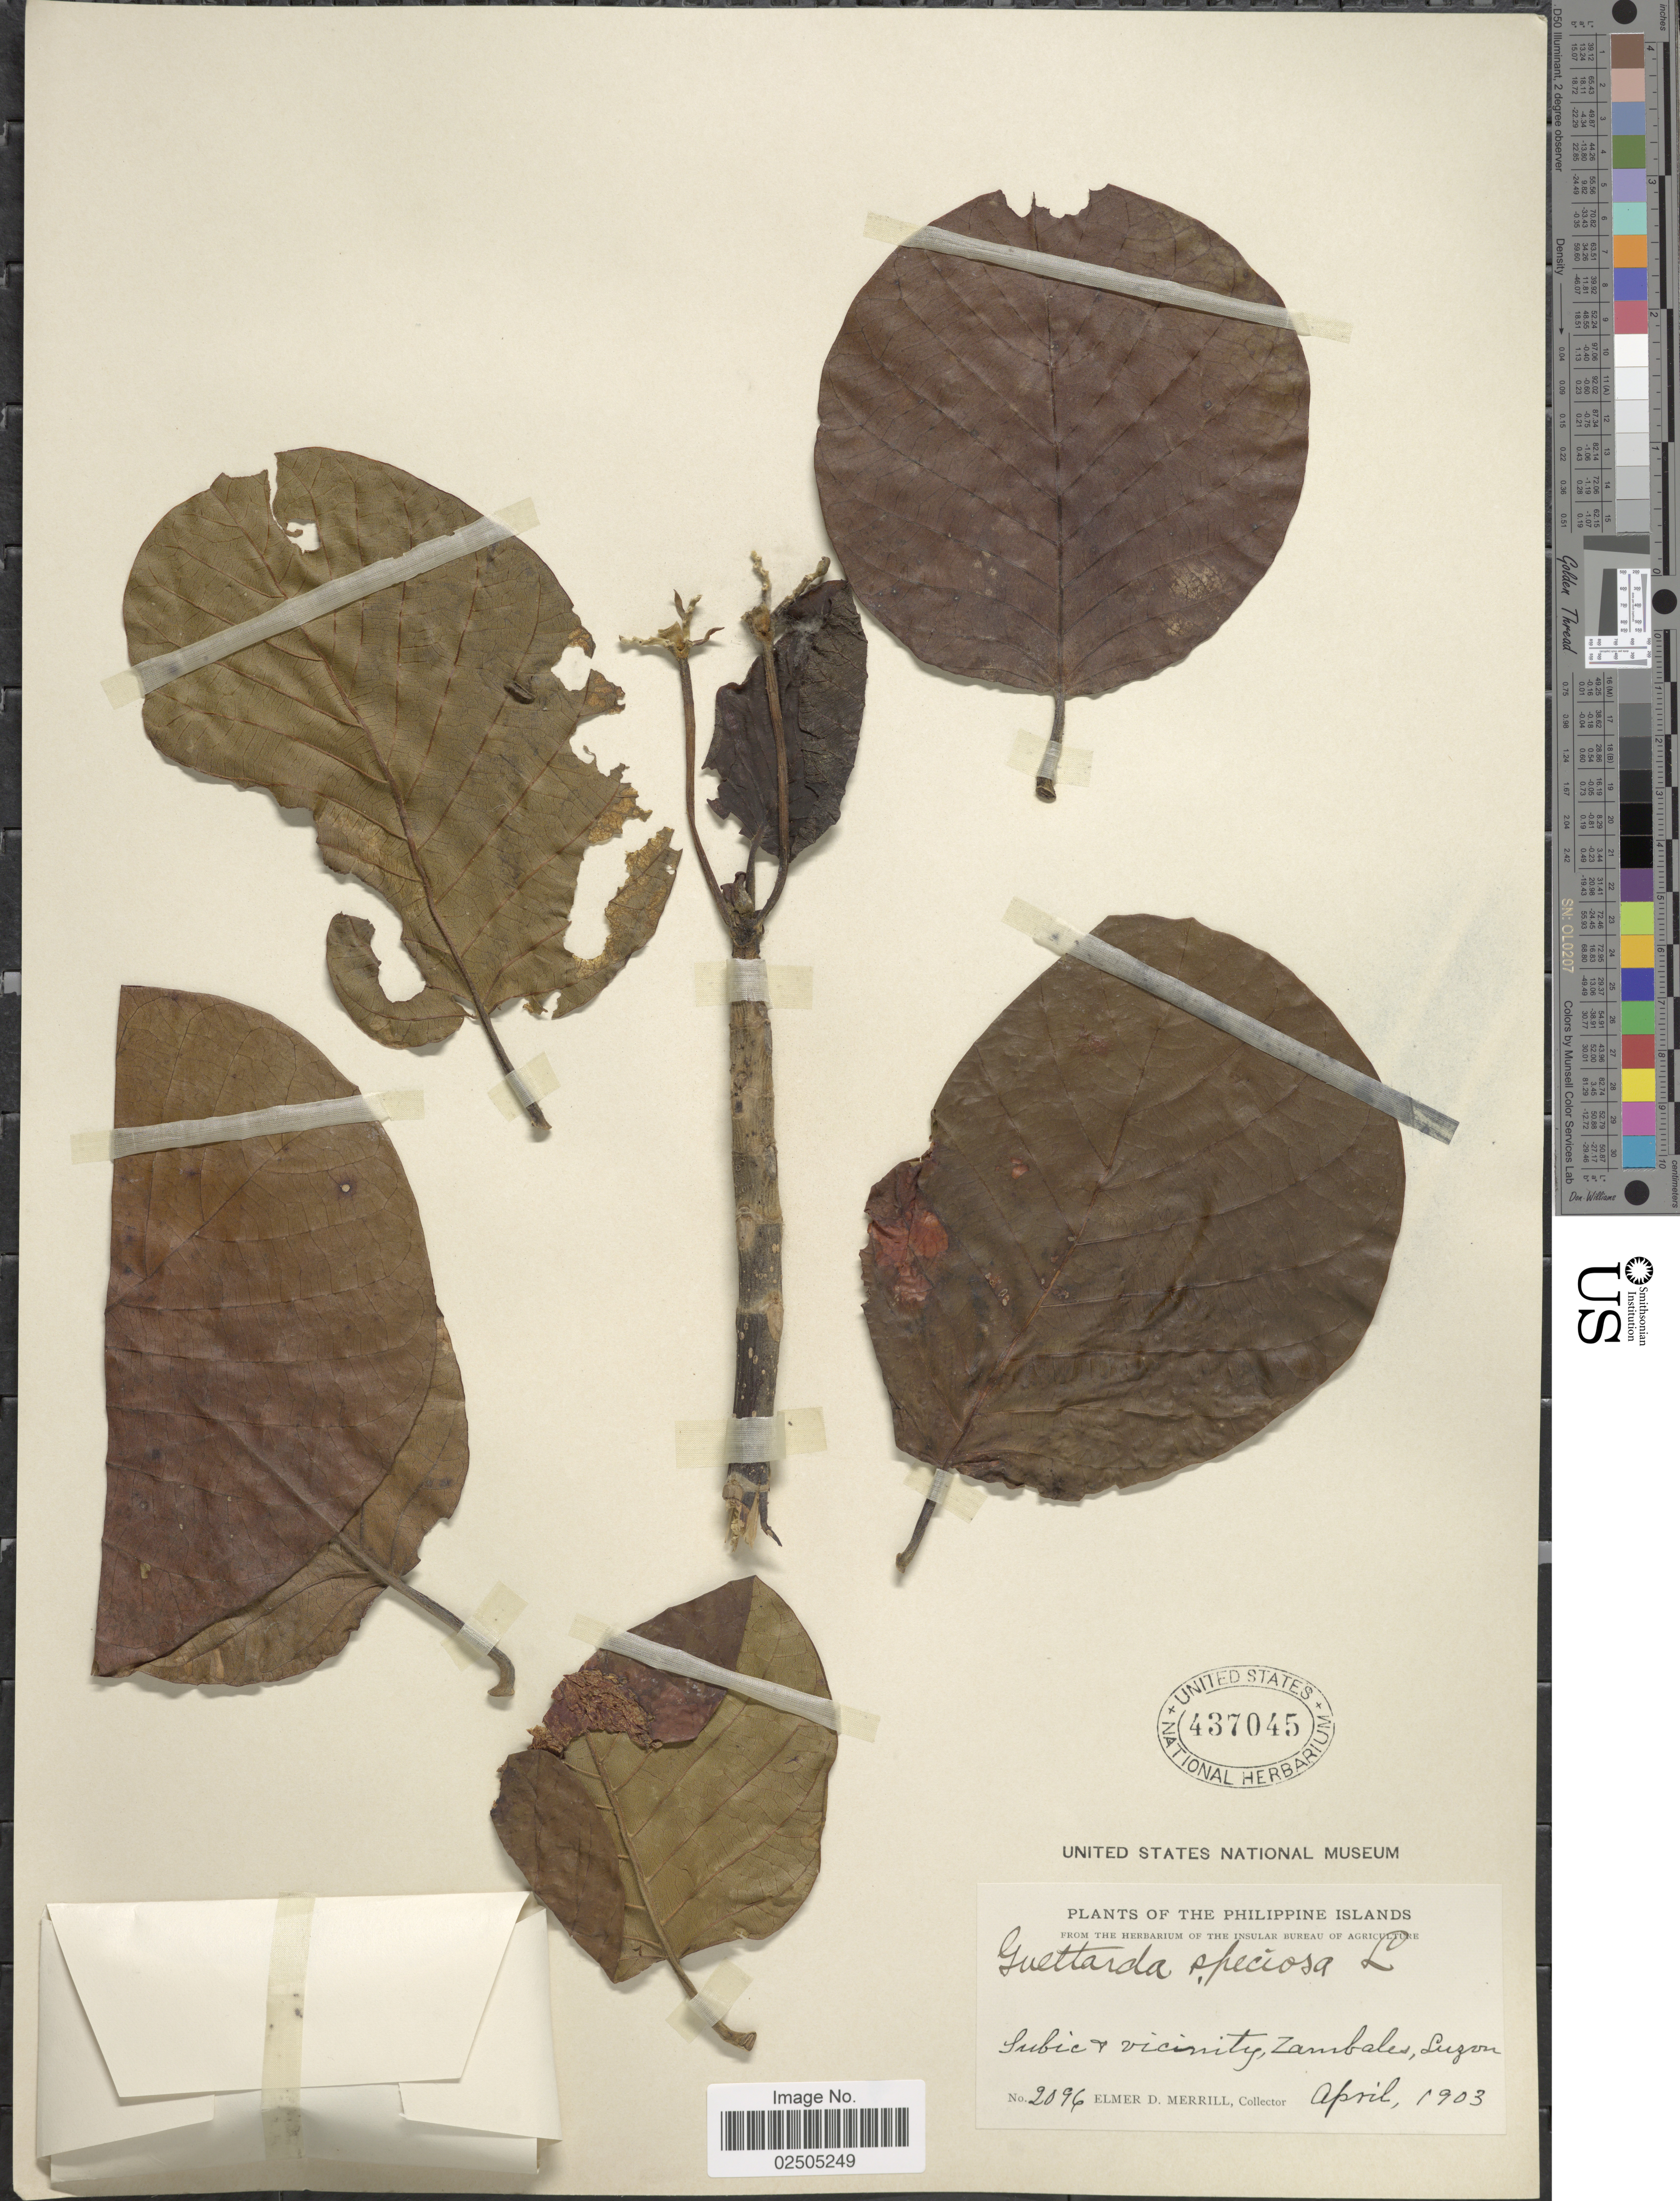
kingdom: Plantae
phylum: Tracheophyta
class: Magnoliopsida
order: Gentianales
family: Rubiaceae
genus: Guettarda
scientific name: Guettarda speciosa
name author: L.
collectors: E. D. Merrill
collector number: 2096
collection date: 1903-04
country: Philippines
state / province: Central Luzon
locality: Subic & Vicinity, Zambales, Luzon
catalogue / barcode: US 437045